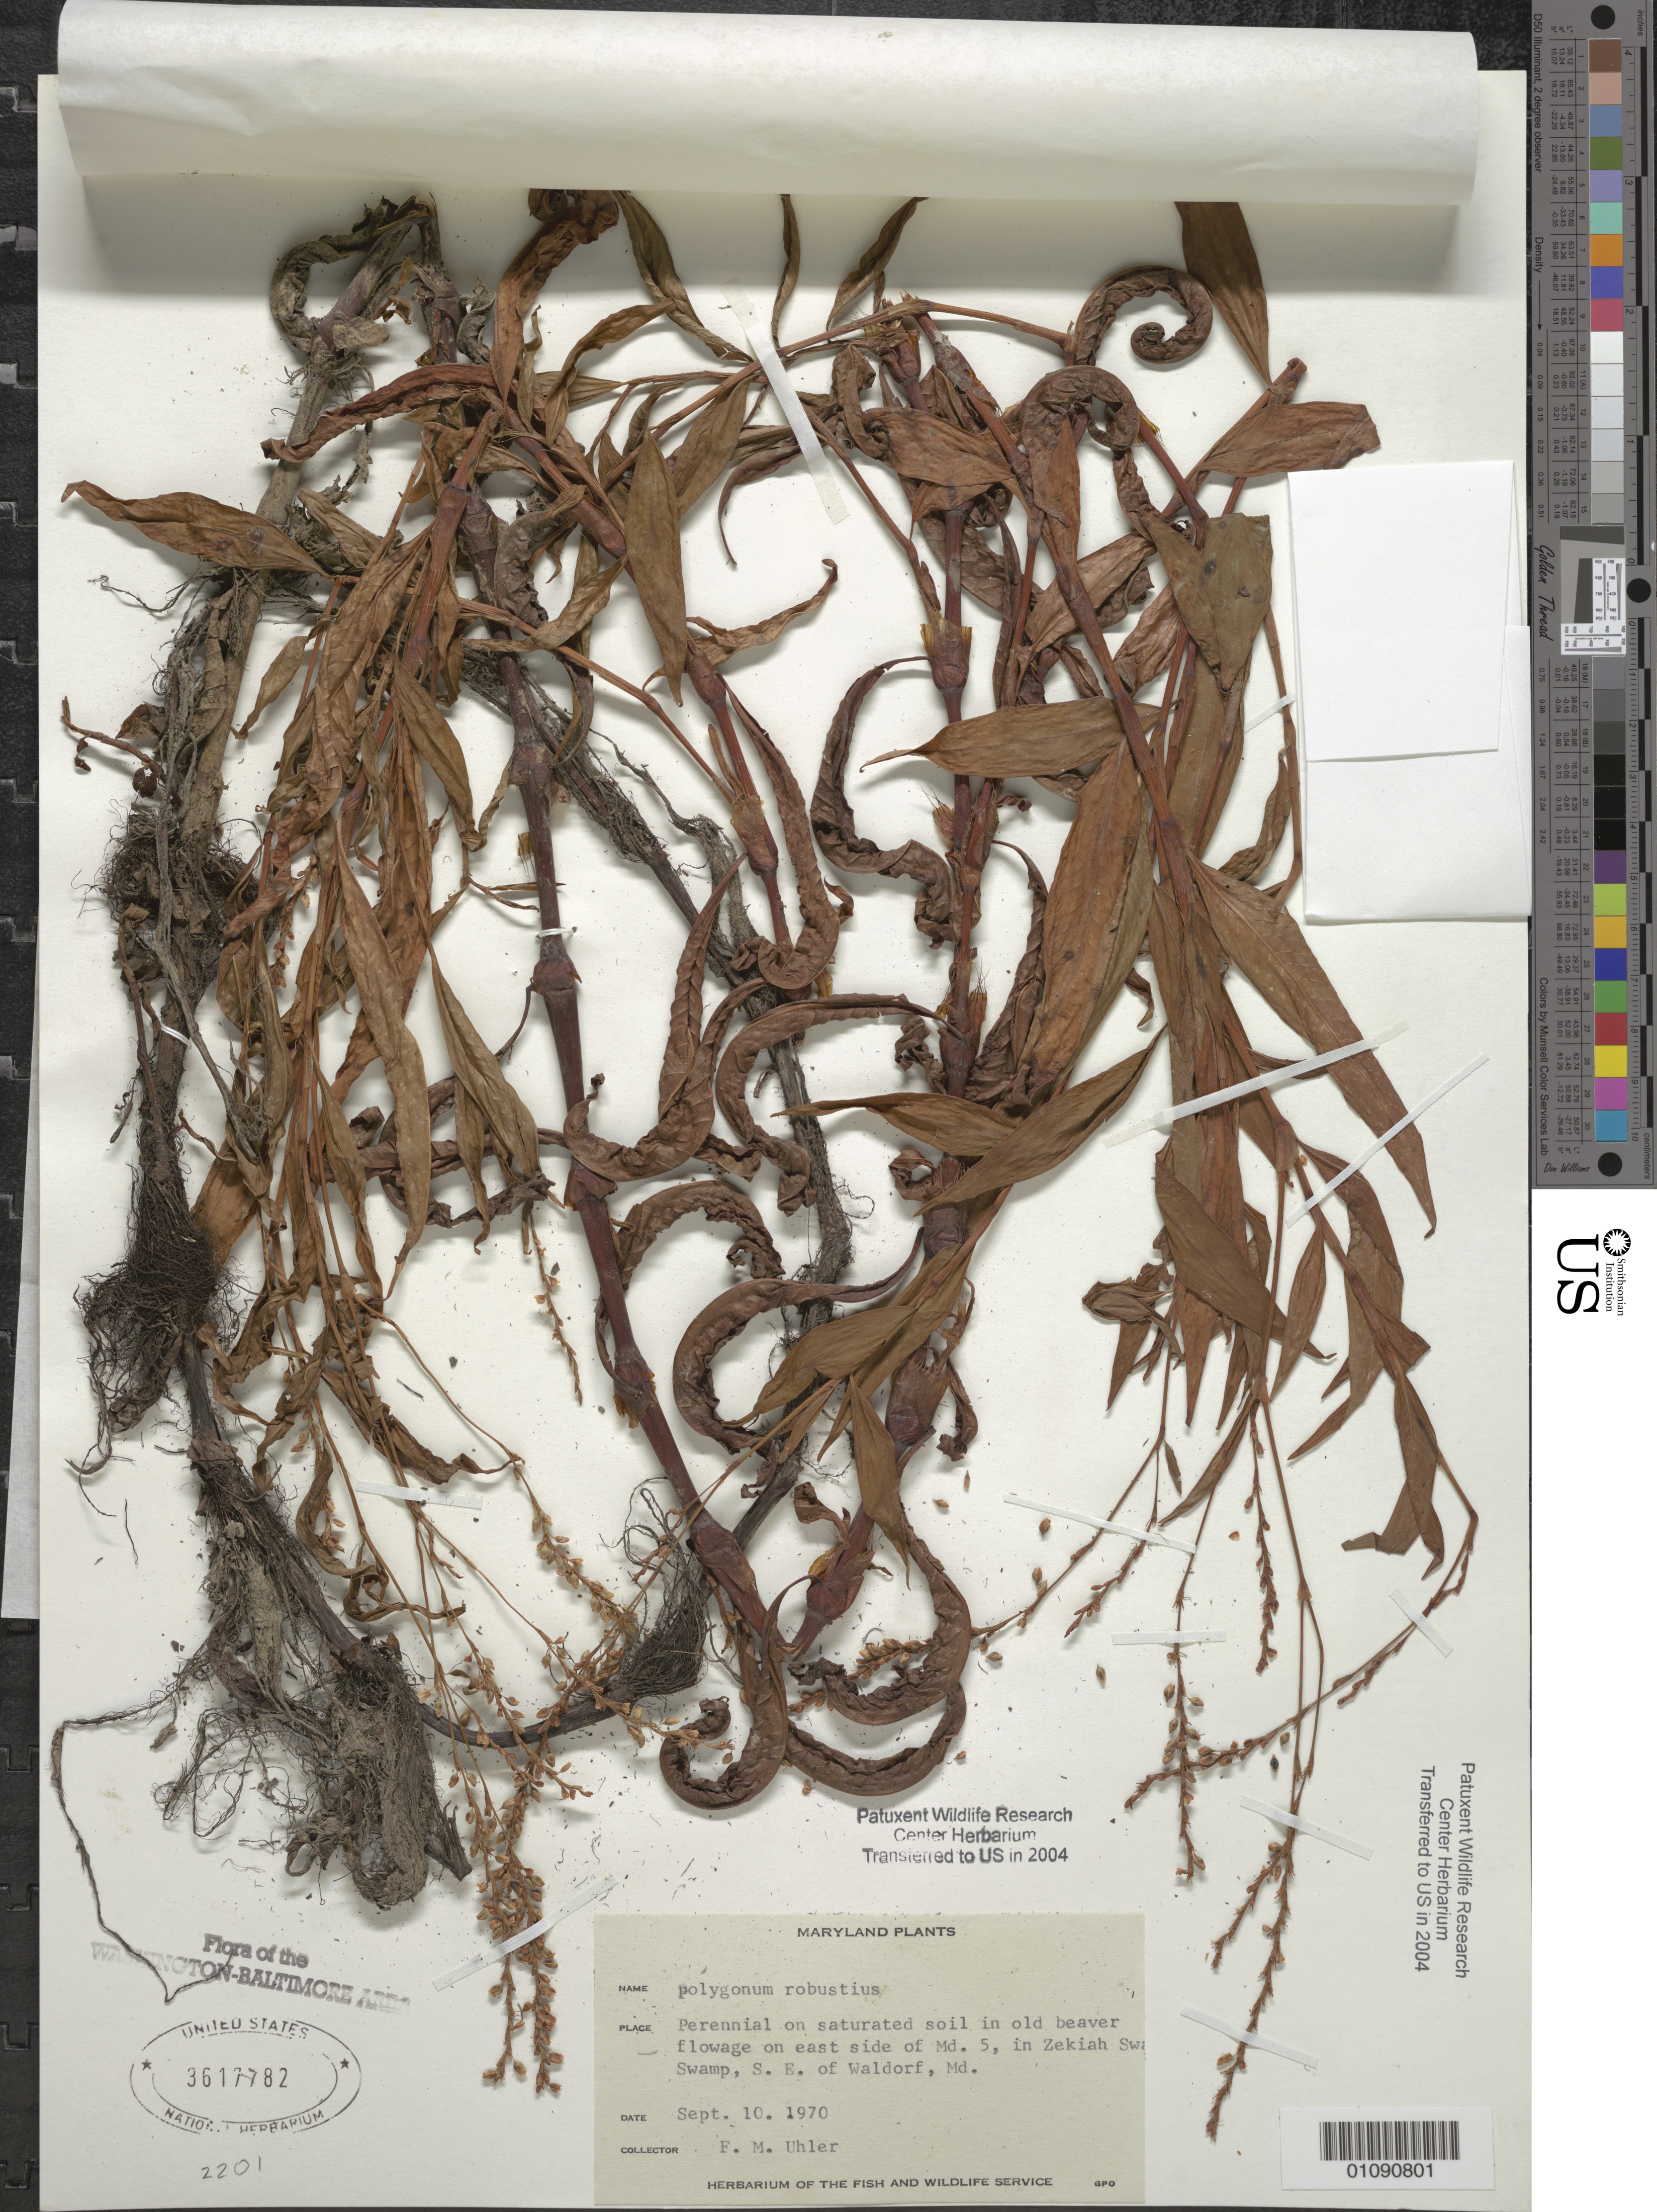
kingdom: Plantae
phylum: Tracheophyta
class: Magnoliopsida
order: Caryophyllales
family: Polygonaceae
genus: Polygonum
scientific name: Polygonum robustius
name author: (Small) Fernald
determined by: Atha, D. E.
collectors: F. M. Uhler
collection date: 1970-09-10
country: United States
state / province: Maryland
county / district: Charles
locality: Found in old beaver flowage on E. side of Md. 5 in Zekiah Swamp. S.E. of Waldorf.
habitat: Perennial on saturated soil.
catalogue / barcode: US 3617782